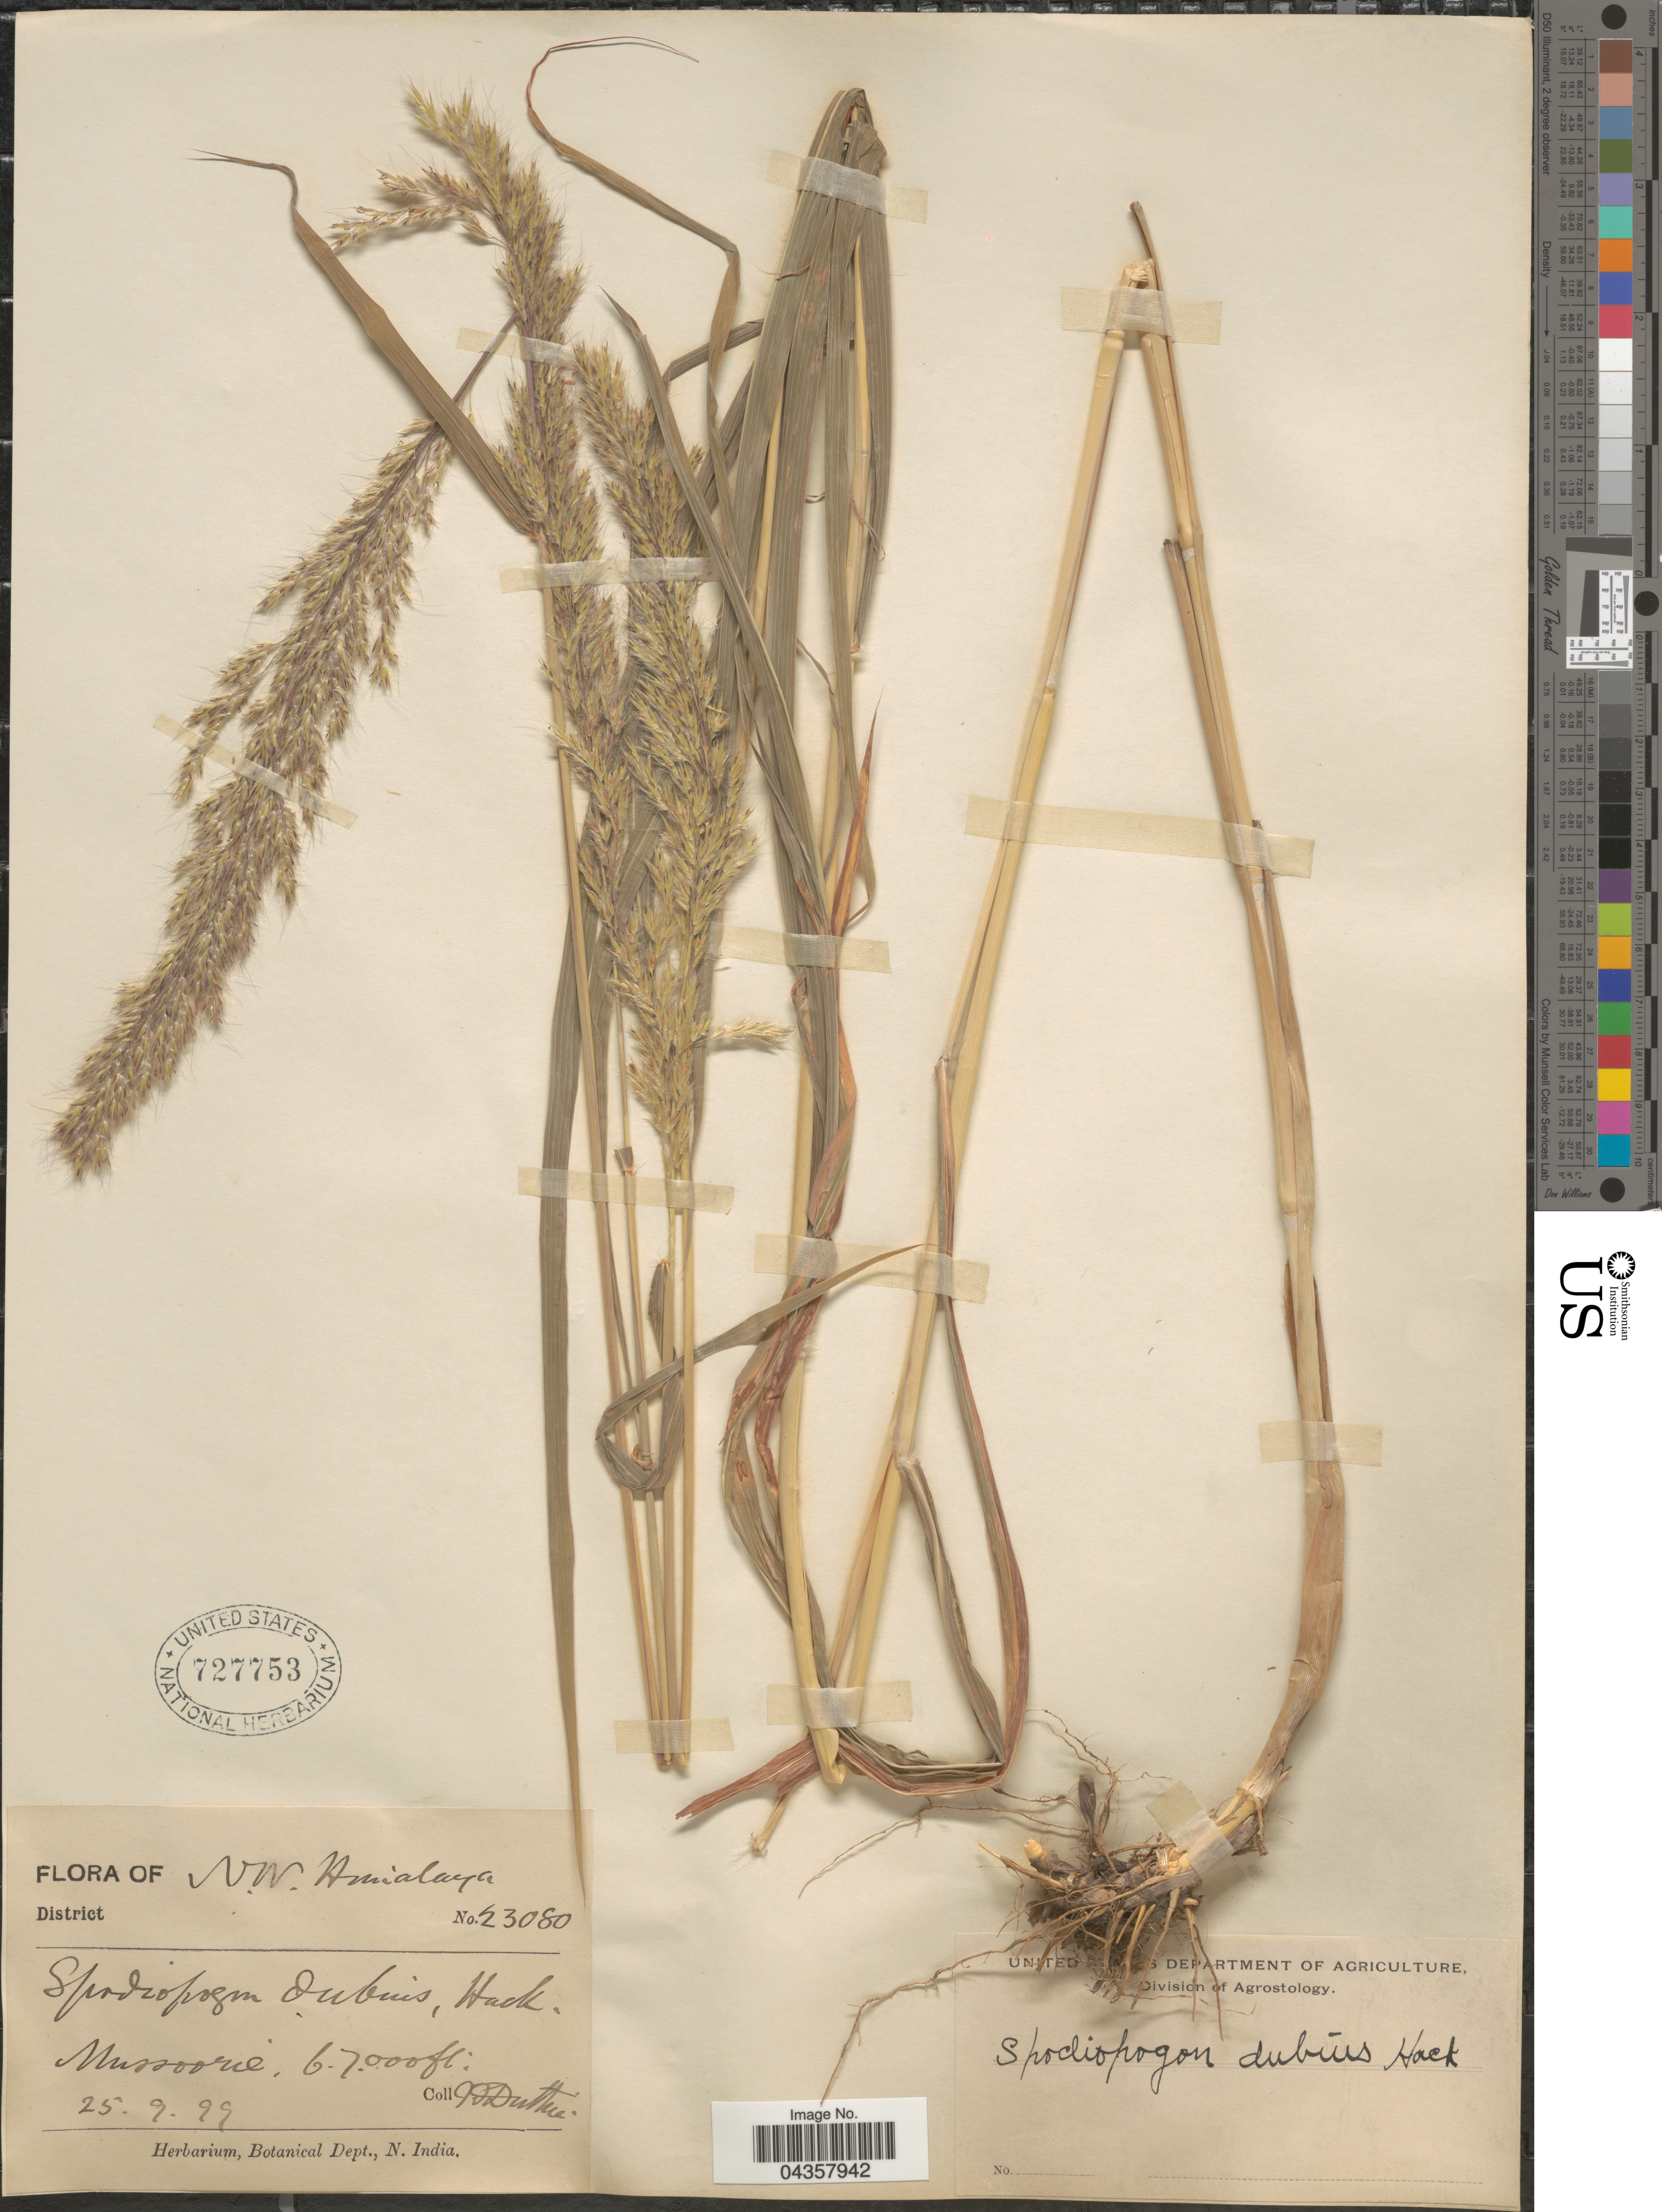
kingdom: Plantae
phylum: Tracheophyta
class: Liliopsida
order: Poales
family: Poaceae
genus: Spodiopogon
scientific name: Spodiopogon dubius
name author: Hack.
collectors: J. F. Duthie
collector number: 23080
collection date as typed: Transcribed d/m/y: 25/9/99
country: India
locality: N.W. Himalaya. Mussoorie.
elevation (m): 1829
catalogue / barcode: US 727753